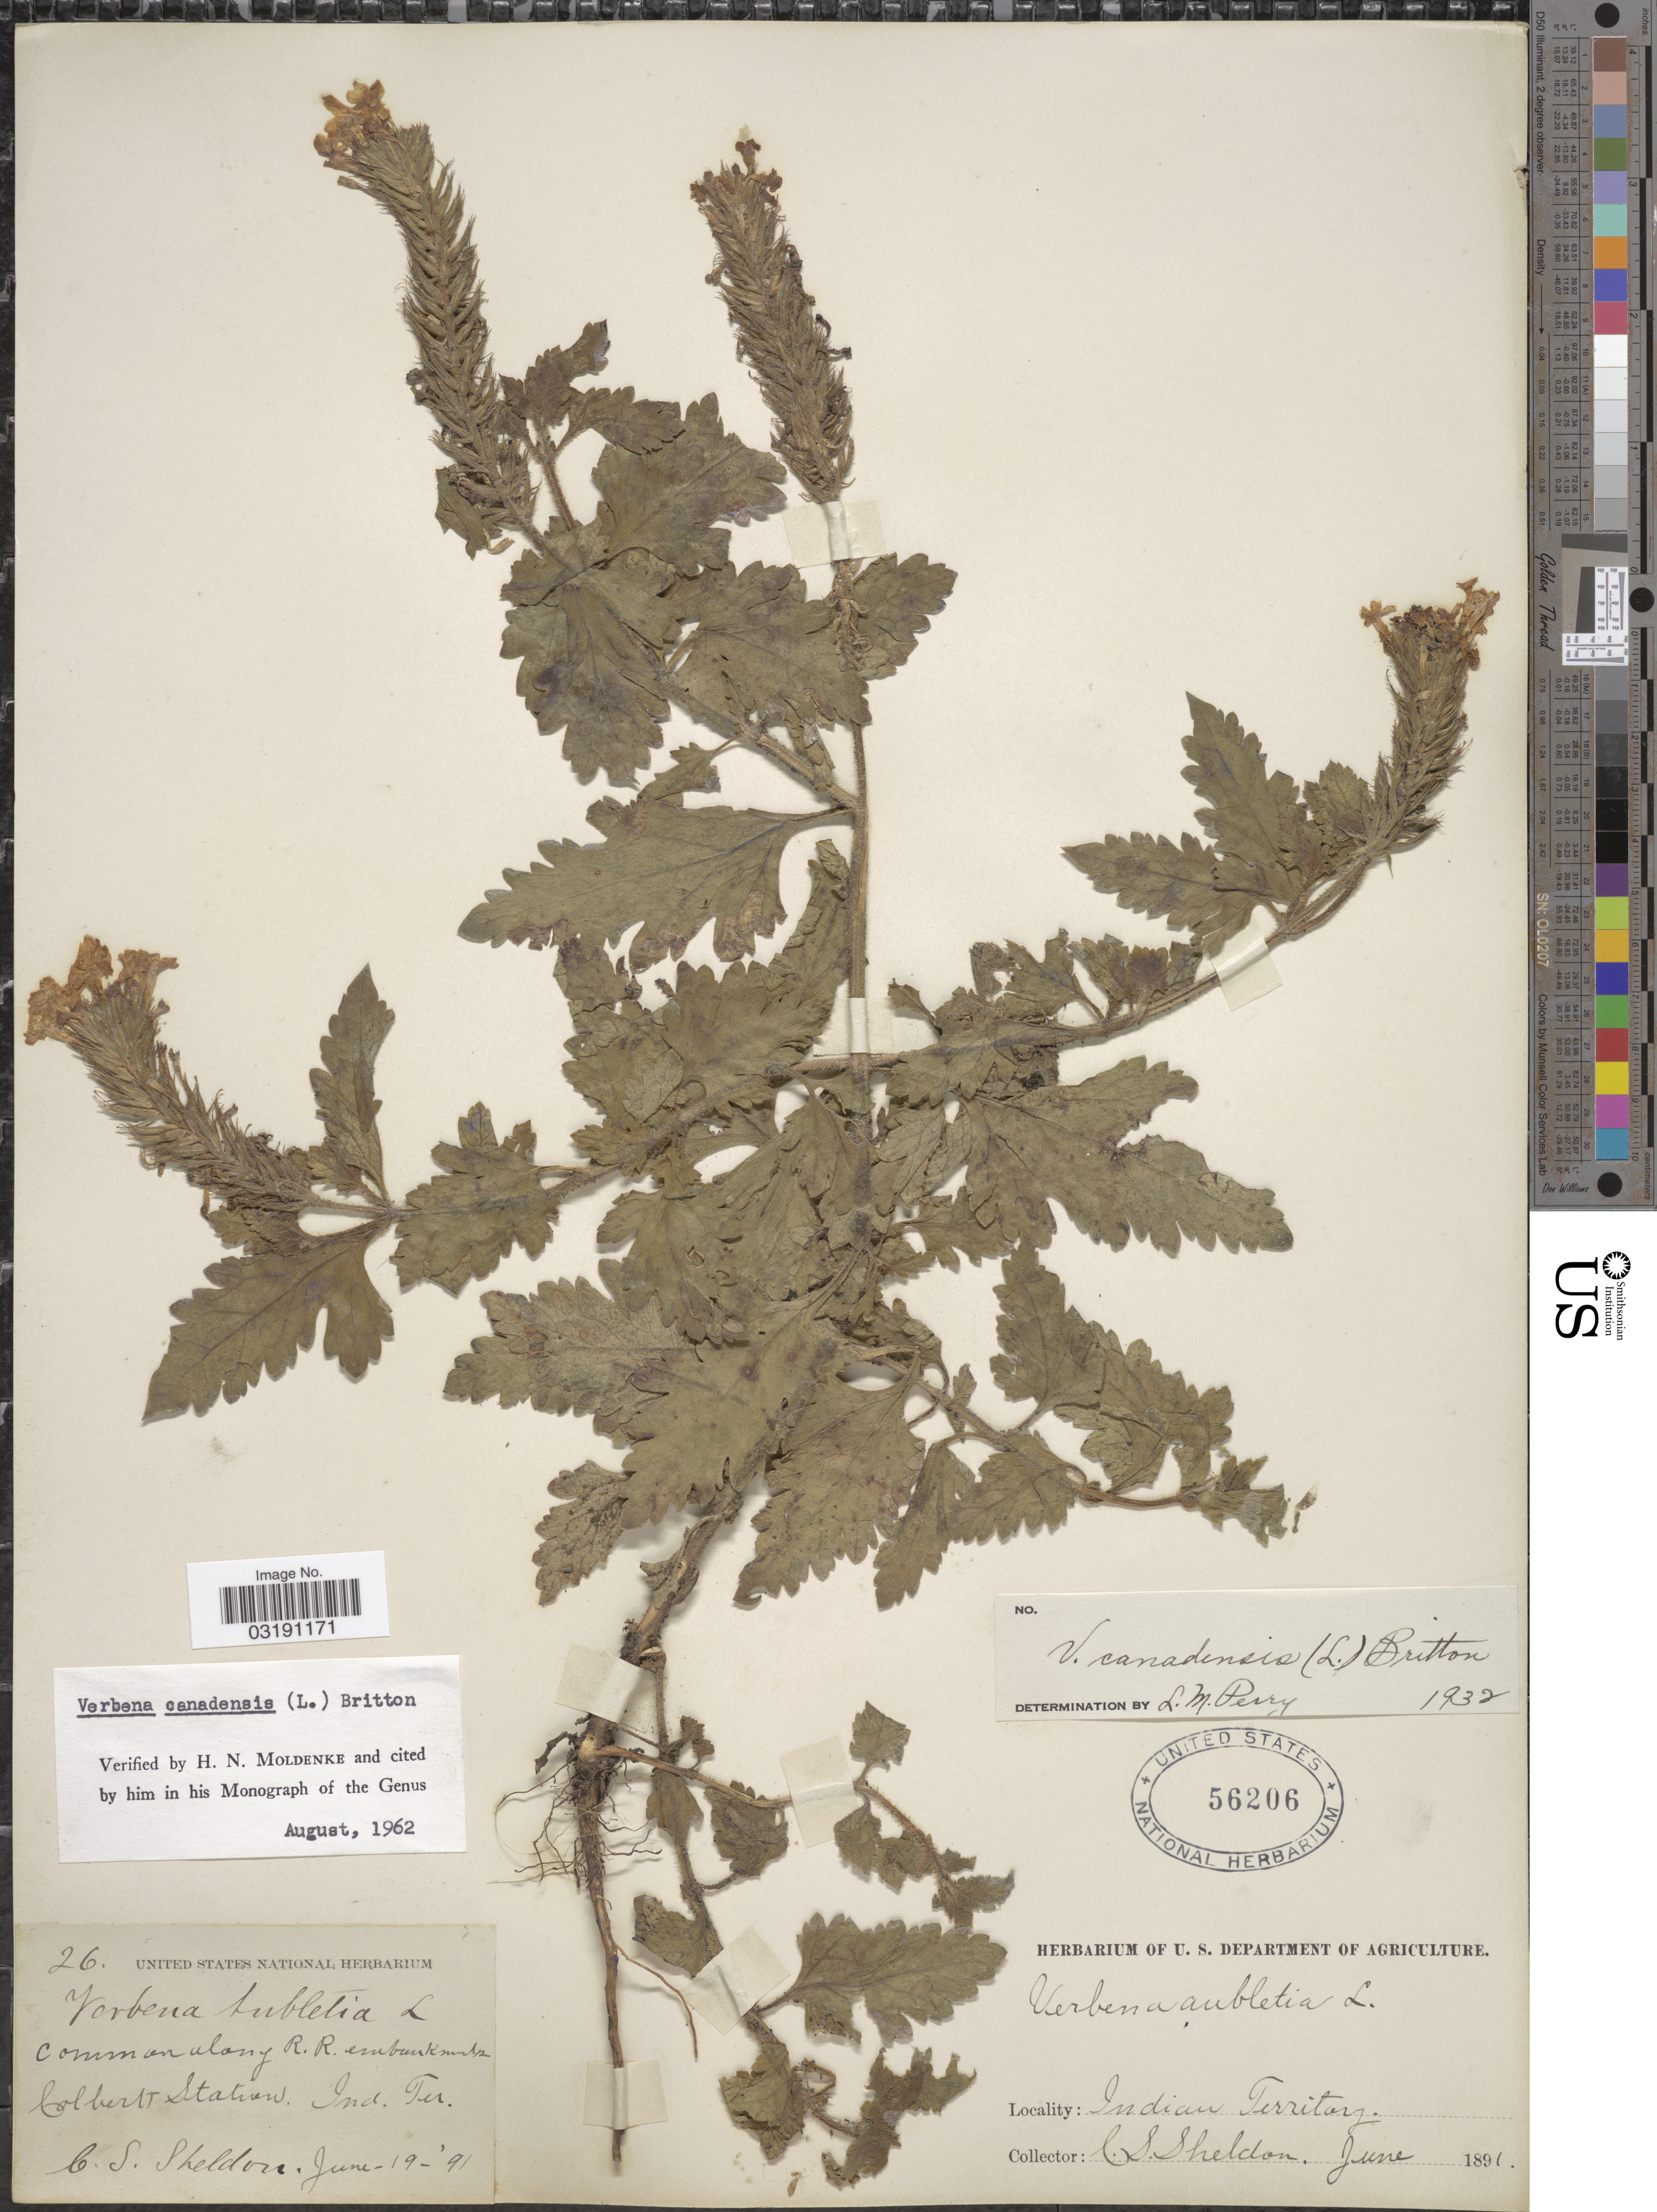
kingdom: Plantae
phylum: Tracheophyta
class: Magnoliopsida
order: Lamiales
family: Verbenaceae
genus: Verbena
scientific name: Verbena canadensis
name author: (L.) Britton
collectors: C. S. Sheldon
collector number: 26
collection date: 1891-06-19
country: United States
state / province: Oklahoma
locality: Along R.R. embankments Colbert Station. Indian Territory.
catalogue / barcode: US 56206